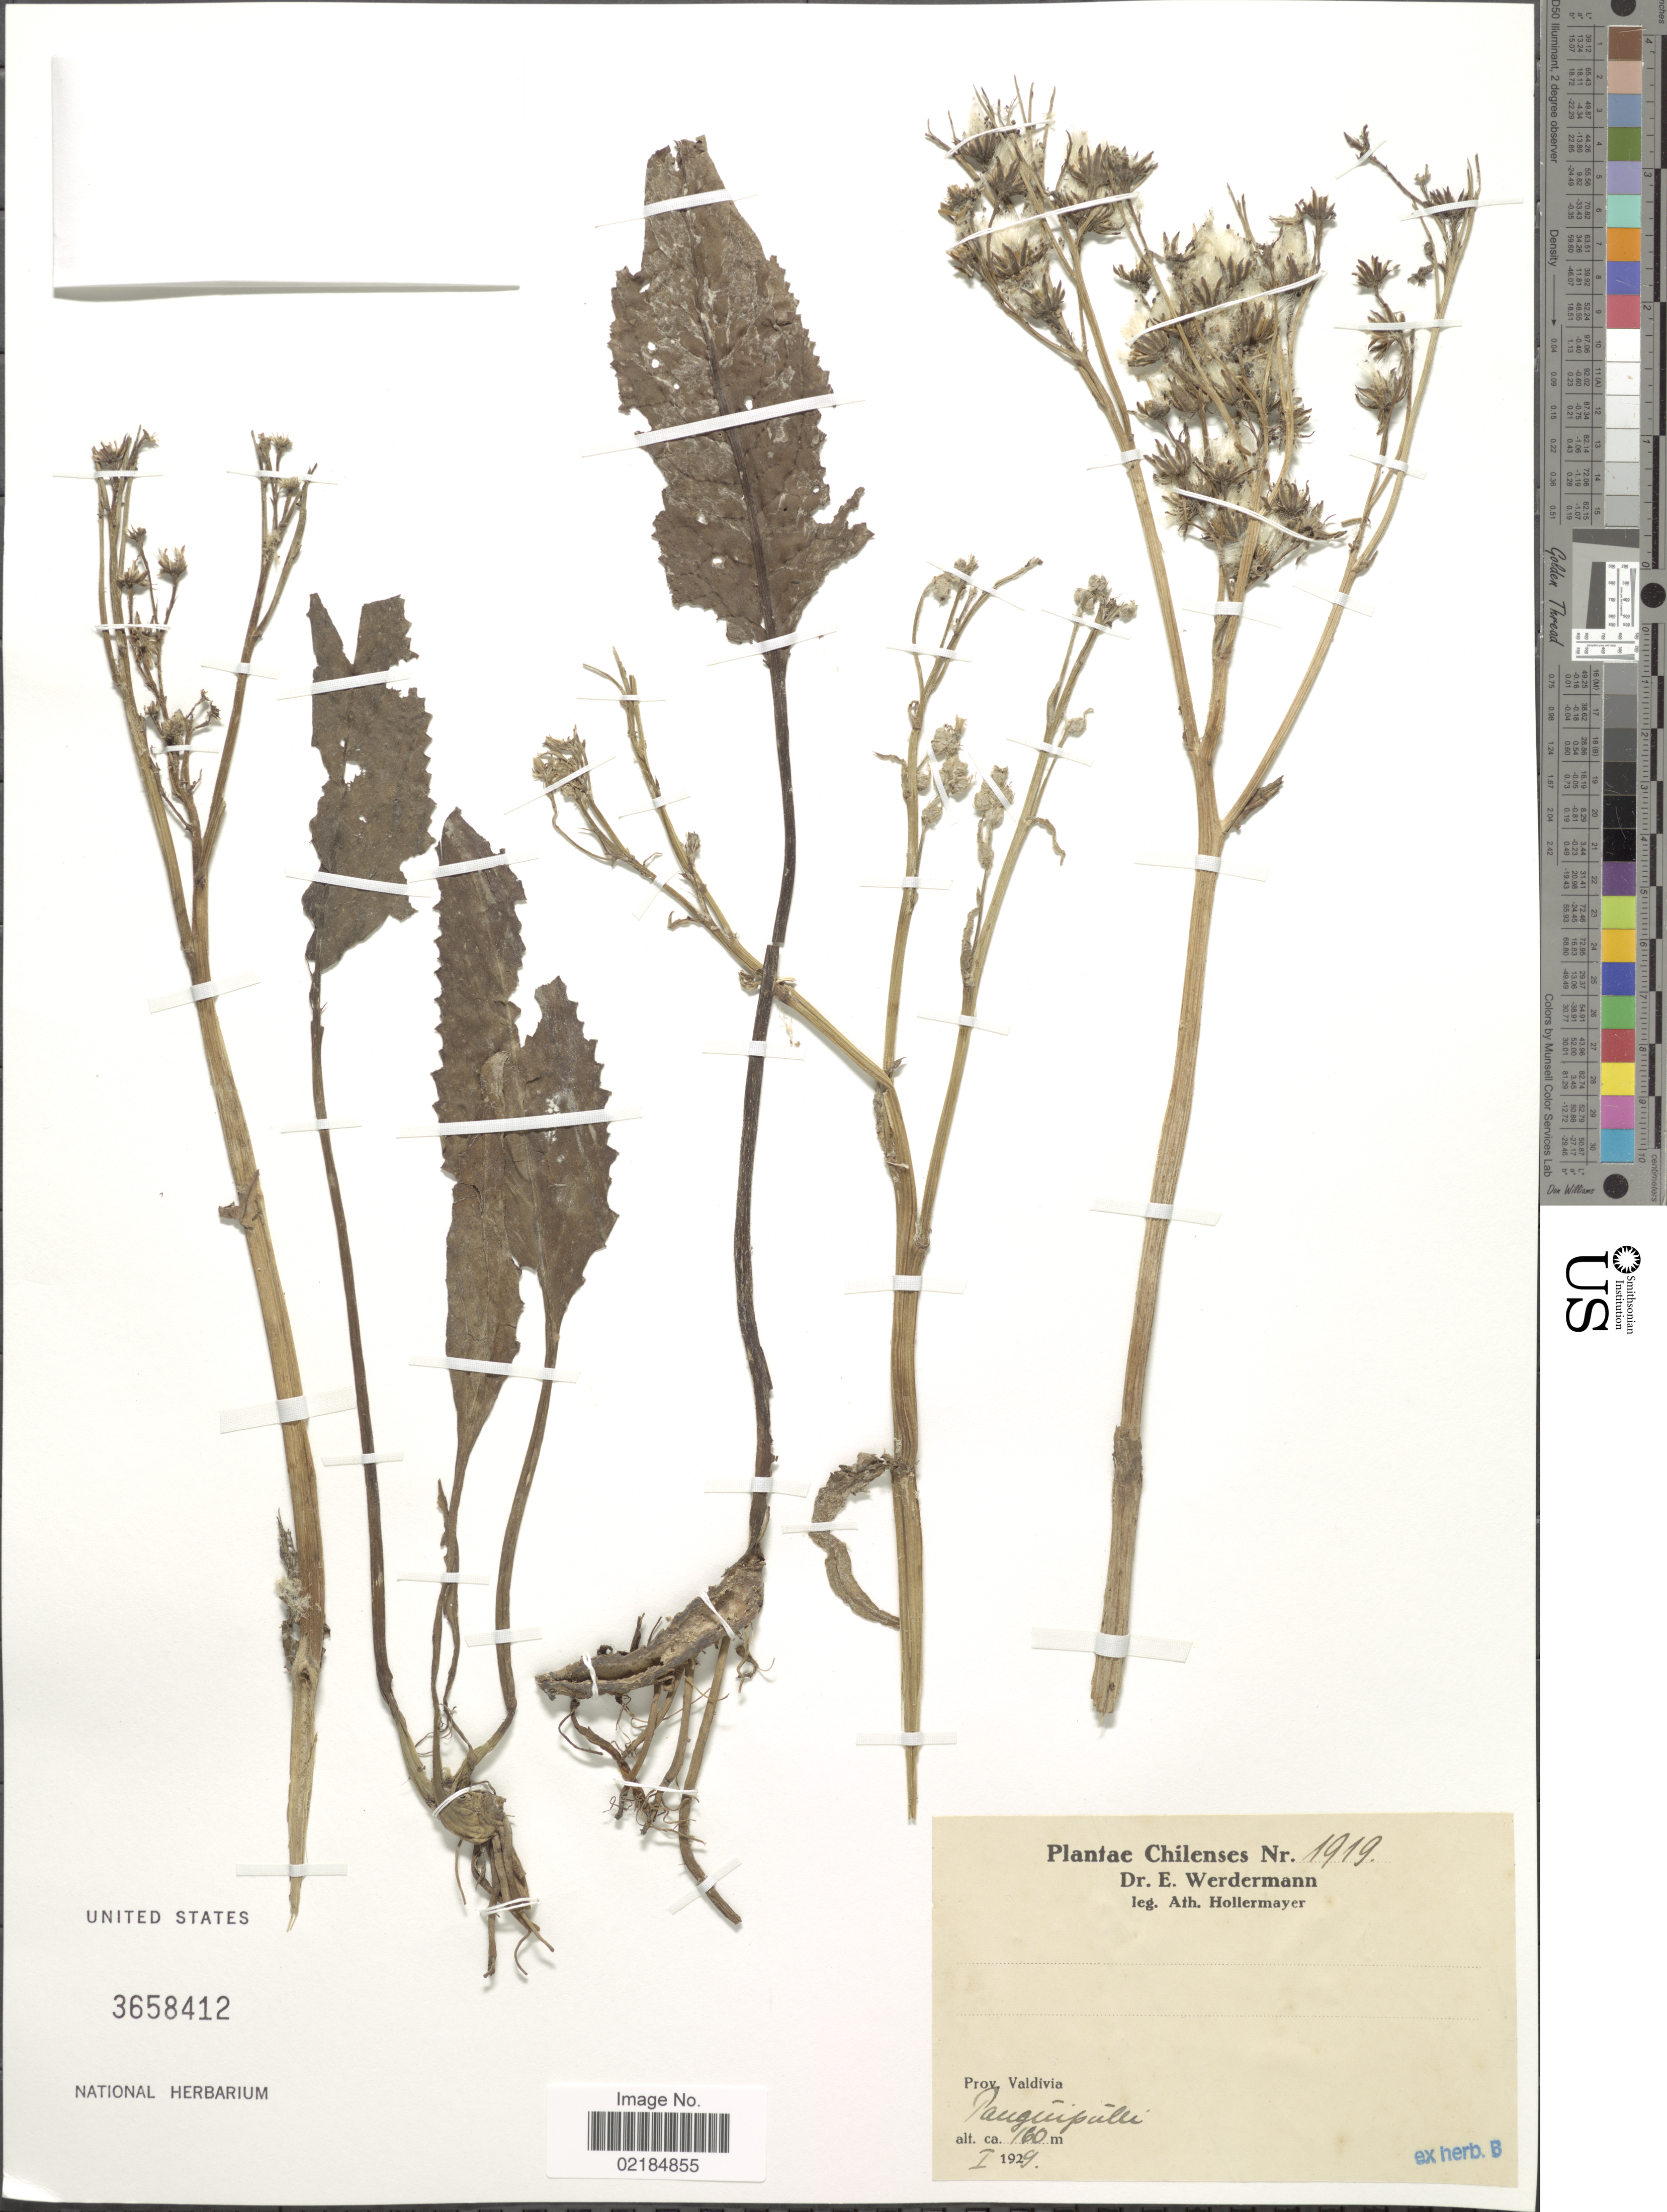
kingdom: Plantae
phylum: Tracheophyta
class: Magnoliopsida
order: Asterales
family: Asteraceae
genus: Senecio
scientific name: Senecio sp.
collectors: A. Hollermayer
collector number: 1919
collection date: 1929-01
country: Chile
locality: Chilenses. Prov. Valdivia. Tanguipülli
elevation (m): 160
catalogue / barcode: US 3658412